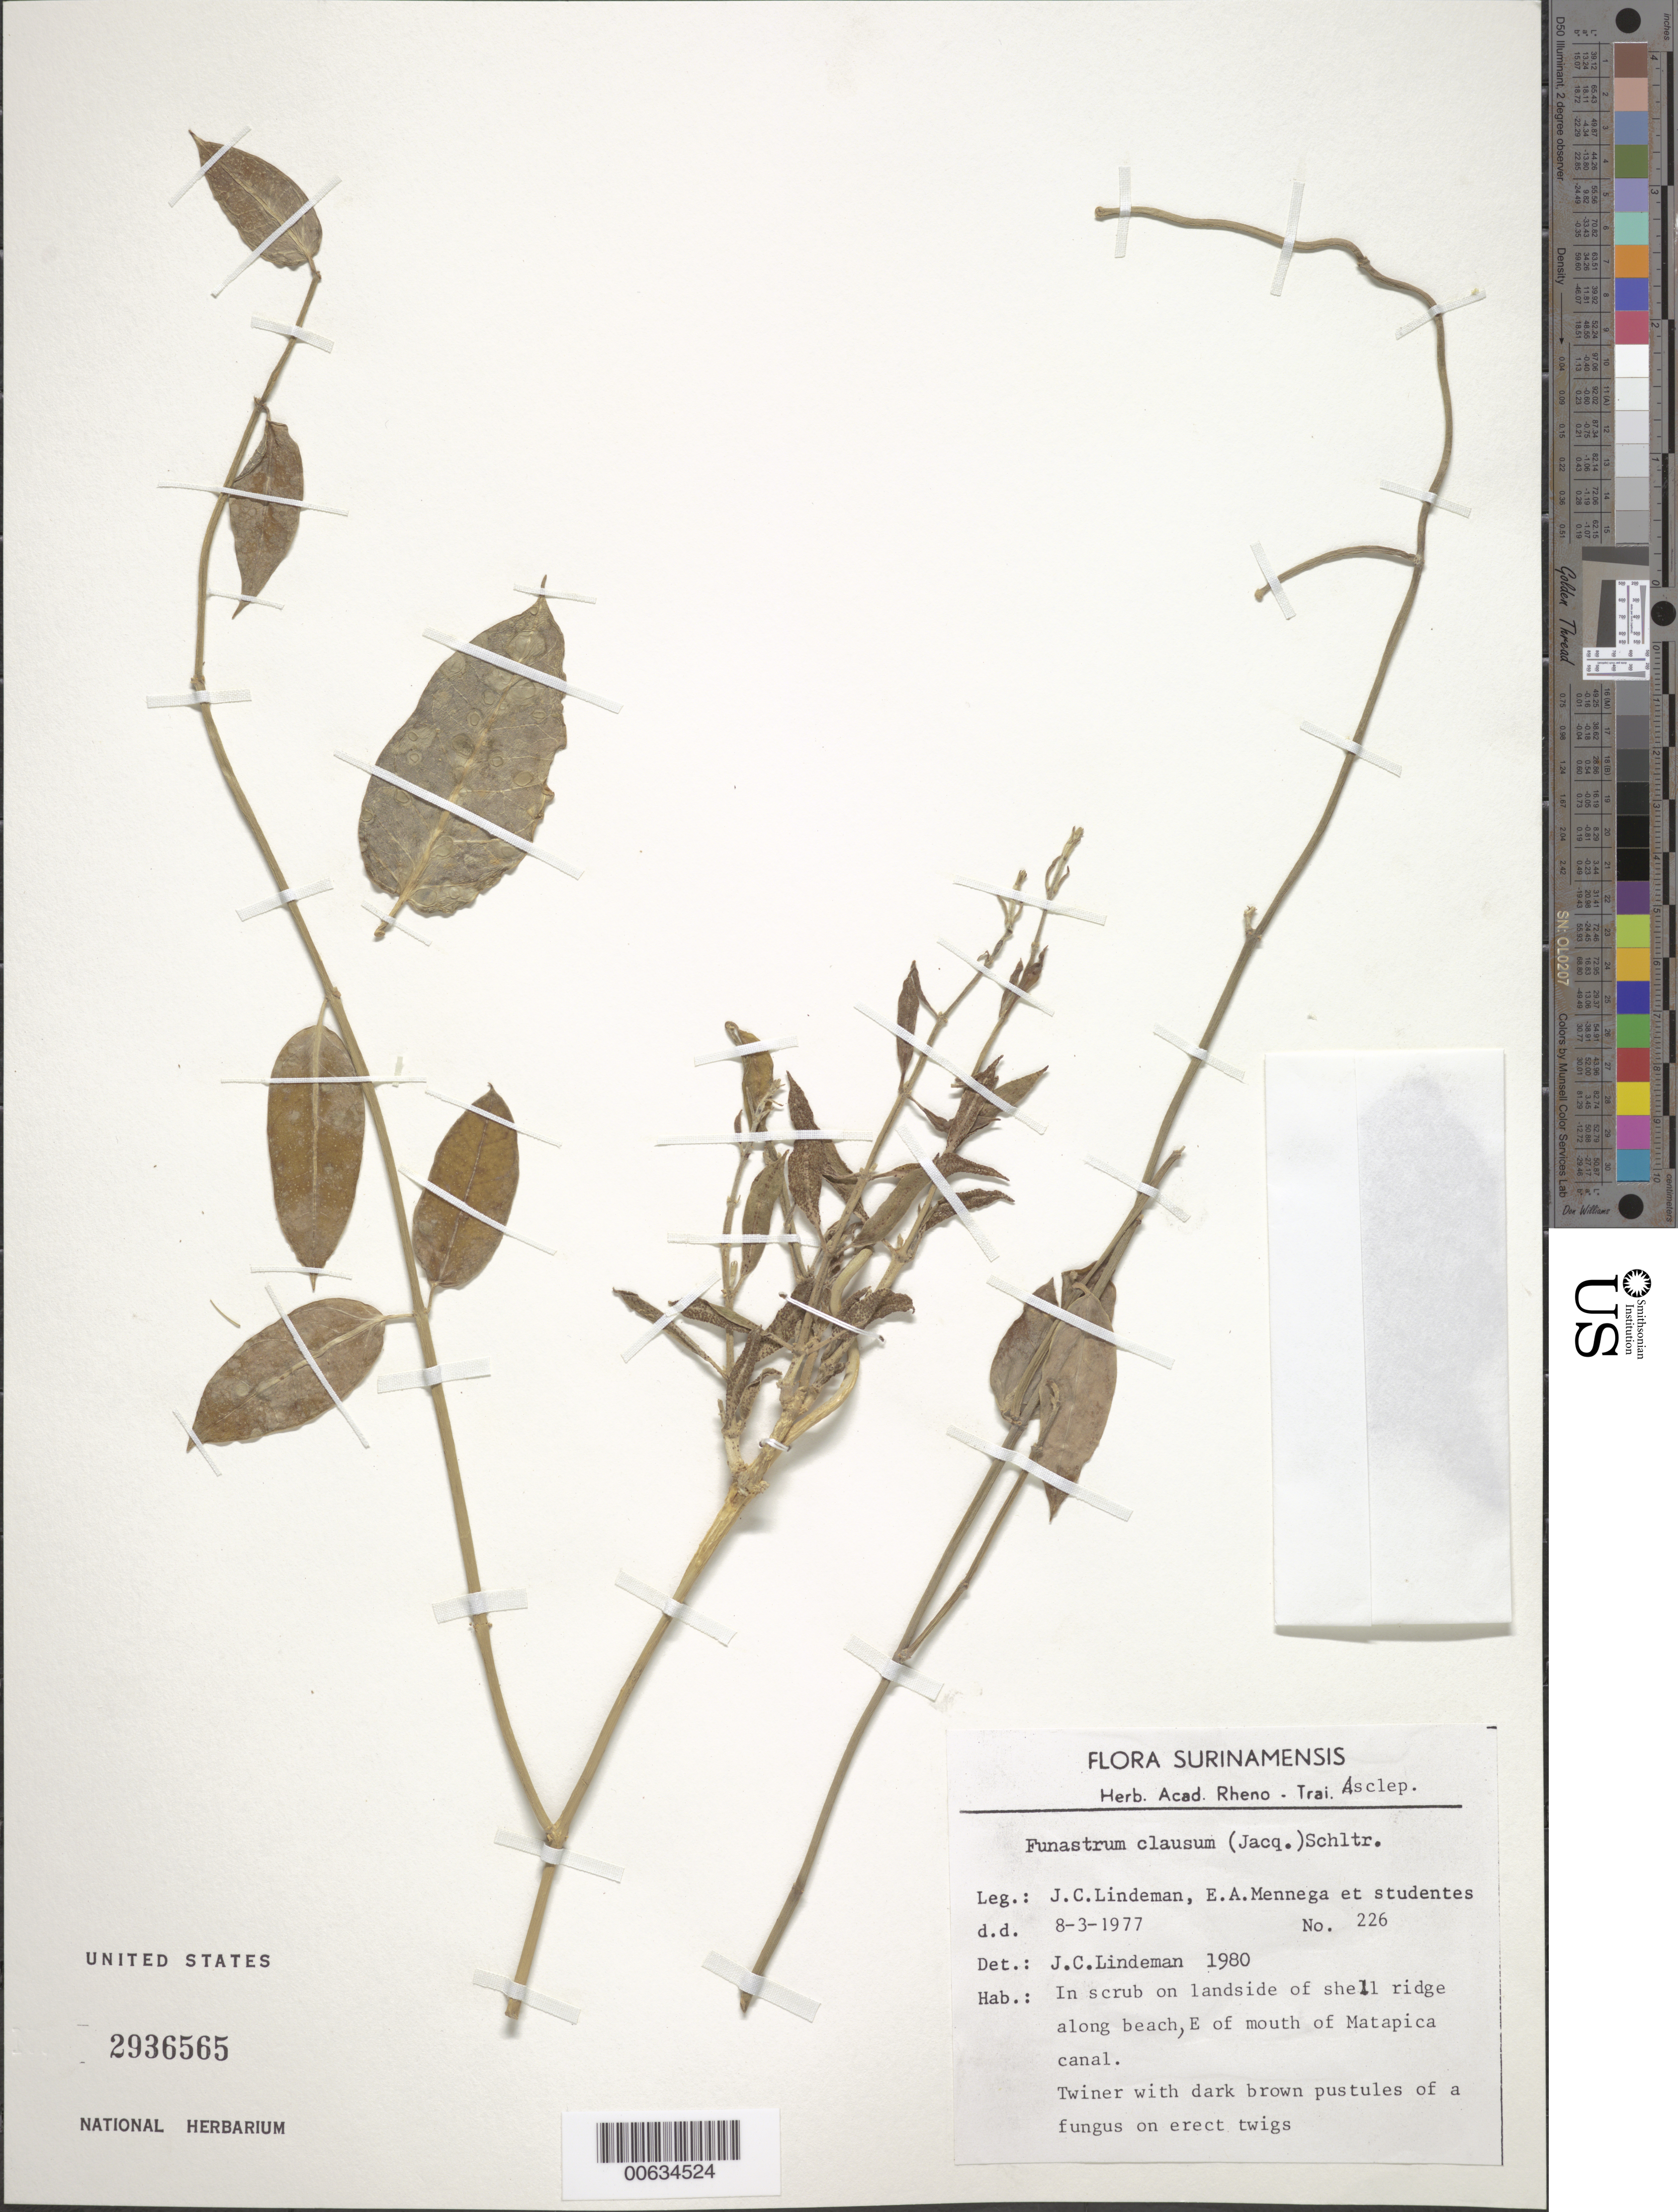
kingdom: Plantae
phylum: Tracheophyta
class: Magnoliopsida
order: Gentianales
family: Apocynaceae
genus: Sarcostemma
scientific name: Sarcostemma clausum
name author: (Jacq.) Schult.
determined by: Lindeman, J. C.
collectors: J. C. Lindeman, E. A. Mennega & Students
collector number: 77 226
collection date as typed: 8-Mar-77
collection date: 1977-03-08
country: Suriname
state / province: Commewijne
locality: Matapica Canal, E of mouth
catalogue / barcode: US 2936565